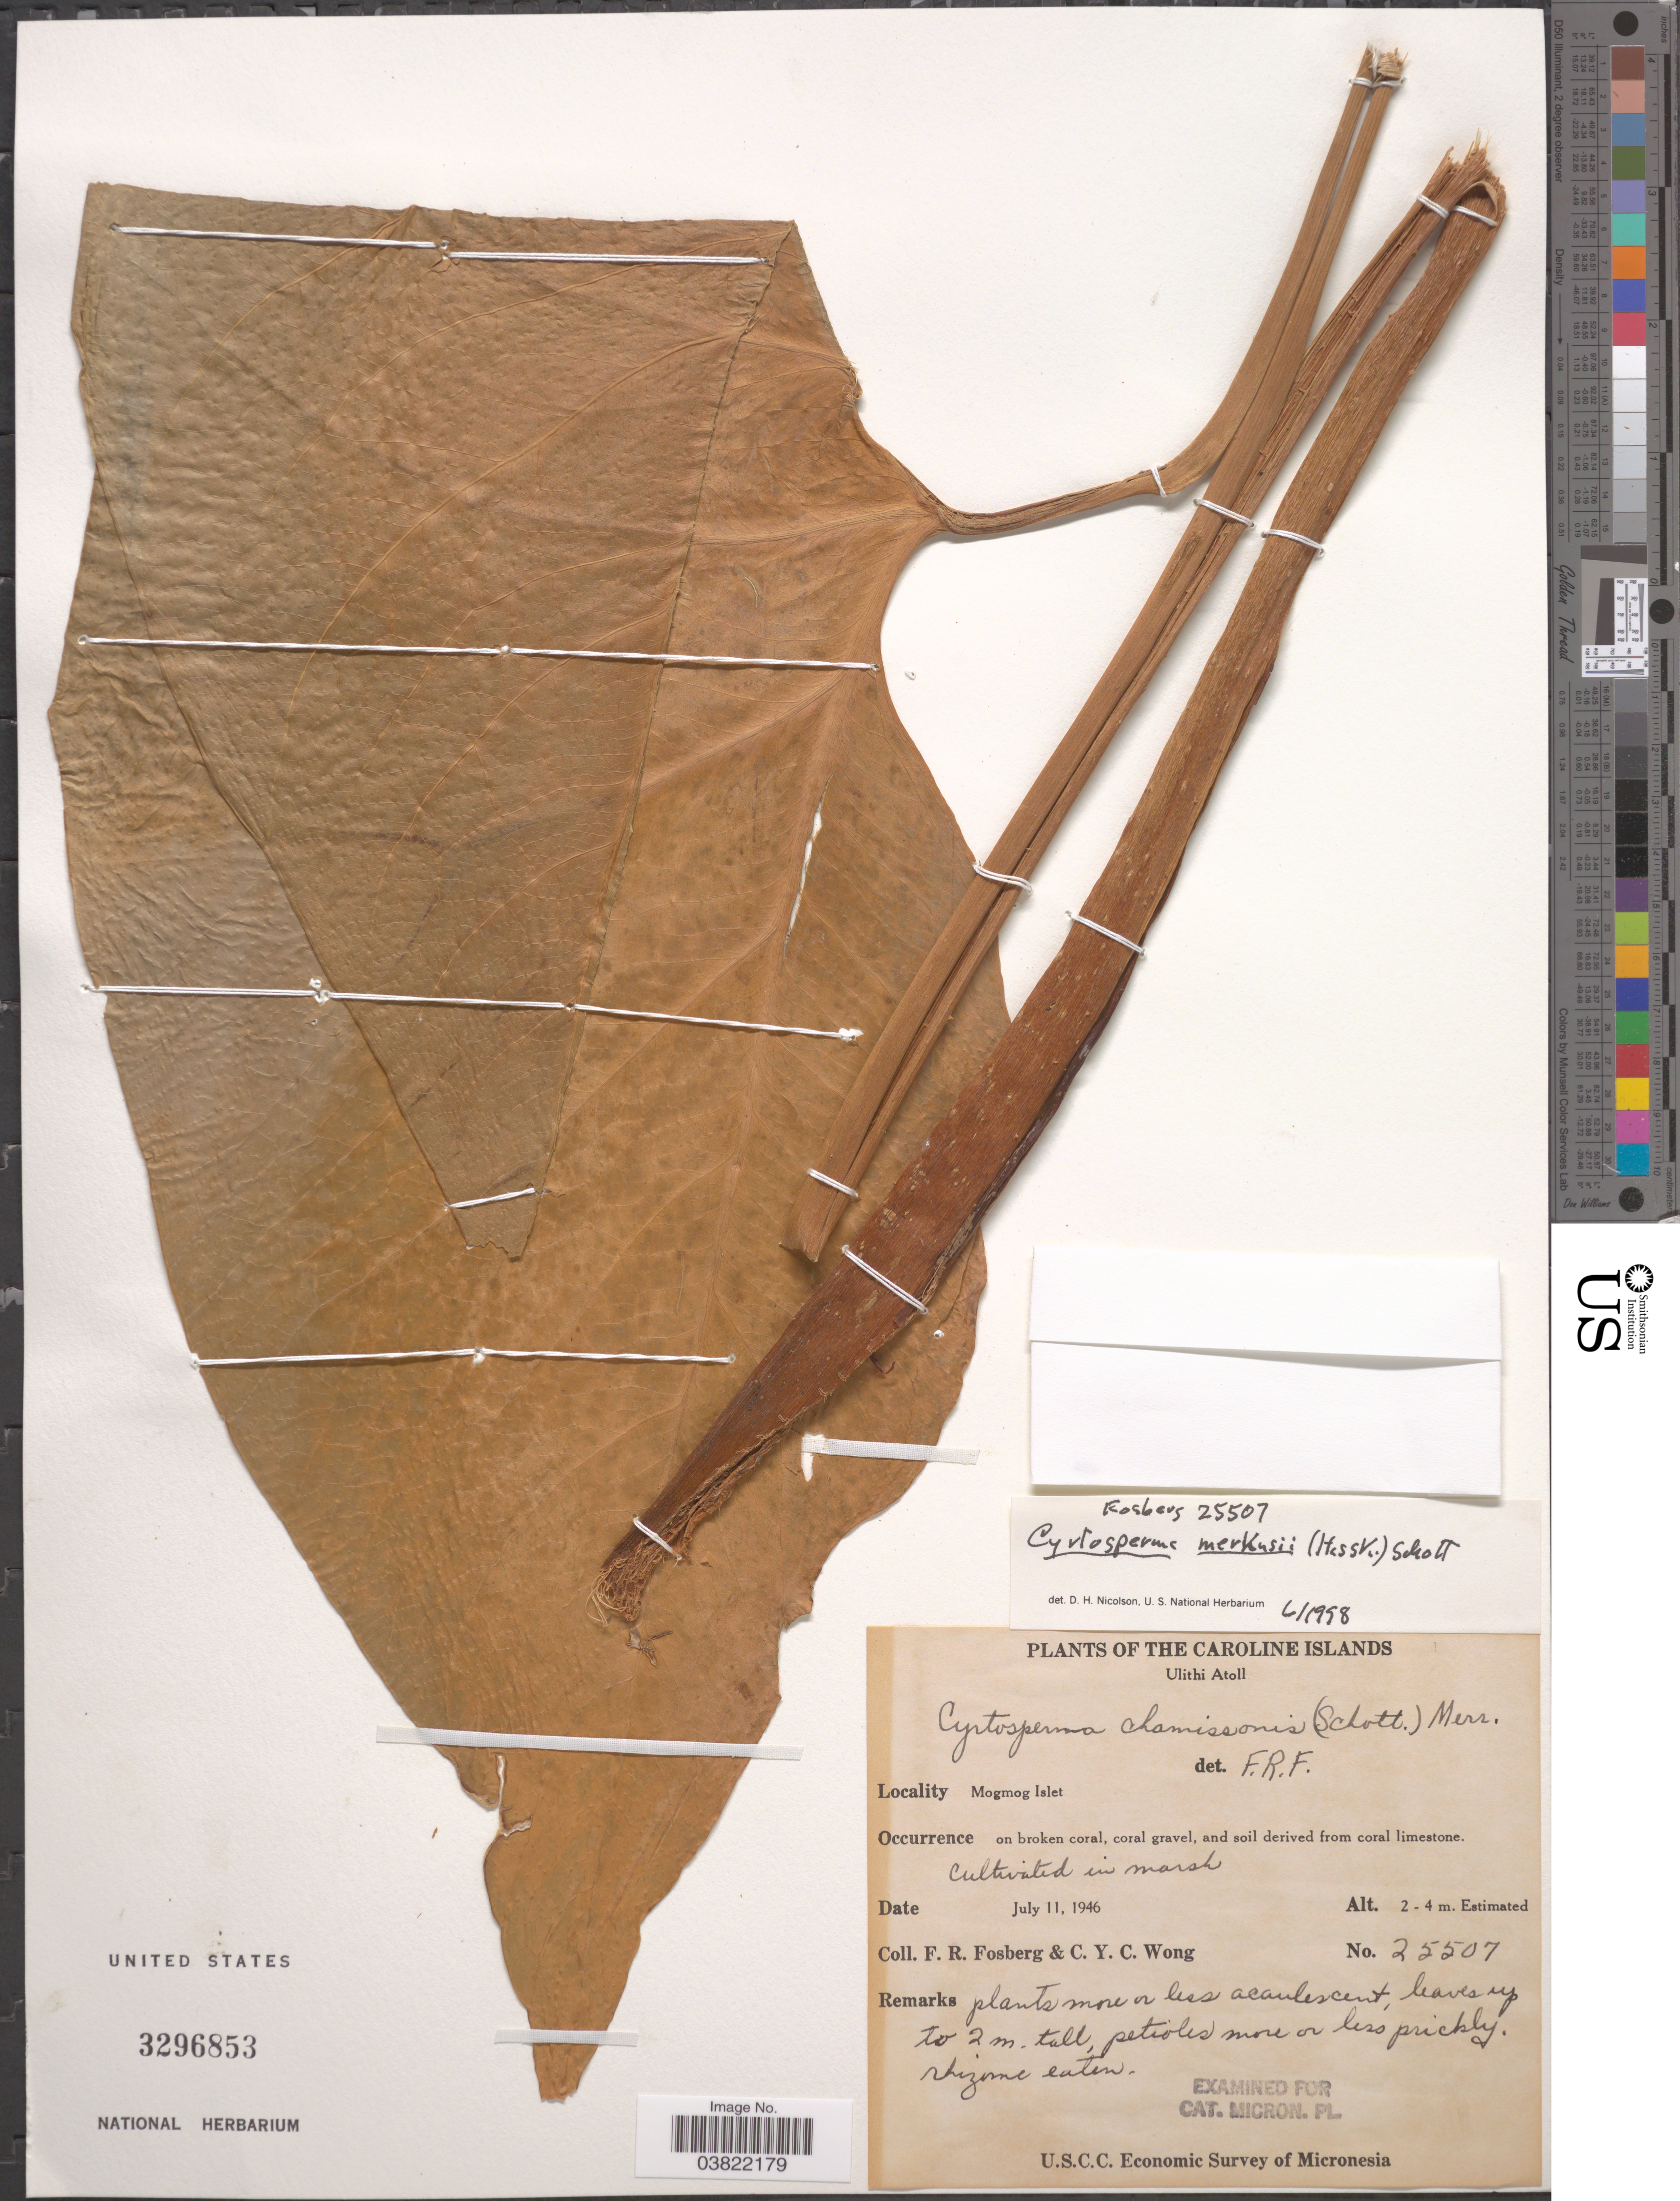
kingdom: Plantae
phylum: Tracheophyta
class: Liliopsida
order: Alismatales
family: Araceae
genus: Cyrtosperma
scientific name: Cyrtosperma merkusii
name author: (Hassk.) Schott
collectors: F. R. Fosberg & C. Y. C. Wong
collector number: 25507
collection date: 1946-07-11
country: Micronesia, Federated States of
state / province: Yap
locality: The Caroline Islands. Ulithi Atoll. Mogmog Islet.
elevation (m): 2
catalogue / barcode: US 3296853